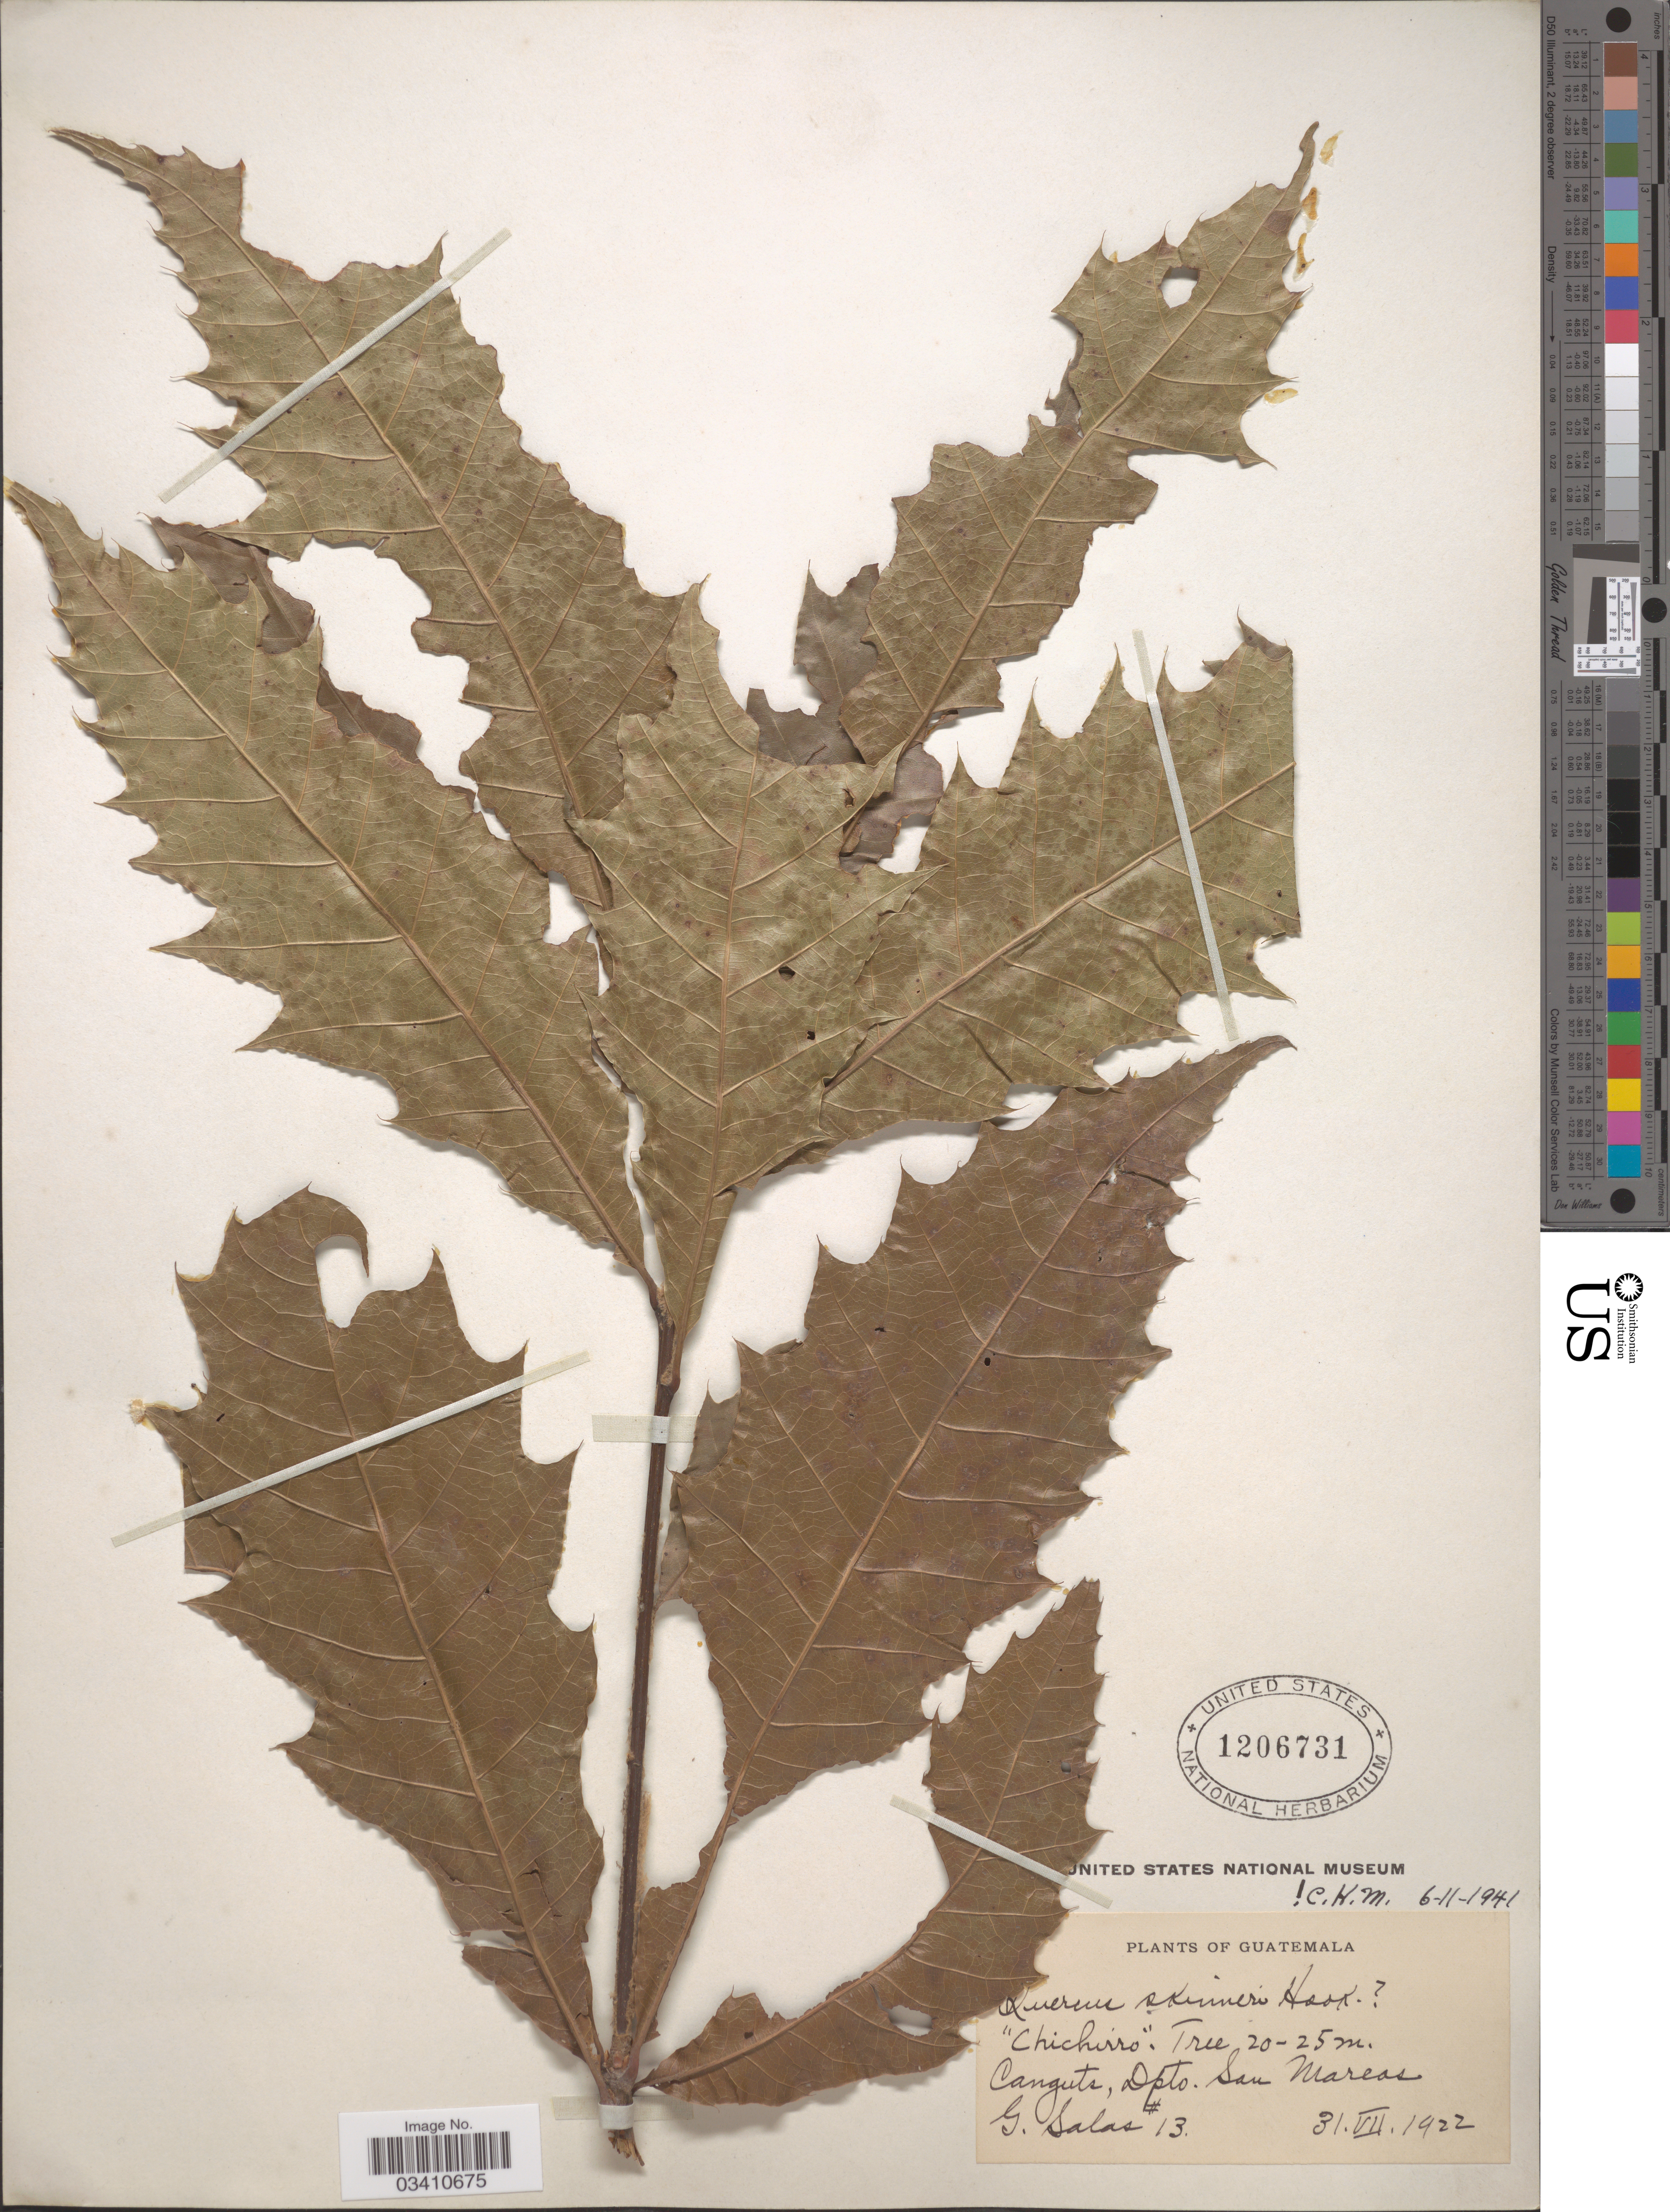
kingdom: Plantae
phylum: Tracheophyta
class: Magnoliopsida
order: Fagales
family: Fagaceae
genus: Quercus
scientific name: Quercus skinneri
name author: Benth.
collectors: G. Salas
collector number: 13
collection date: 1922-07-31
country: Guatemala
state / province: San Marcos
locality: Canguts, Dpto. San Marcos.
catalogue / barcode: US 1206731